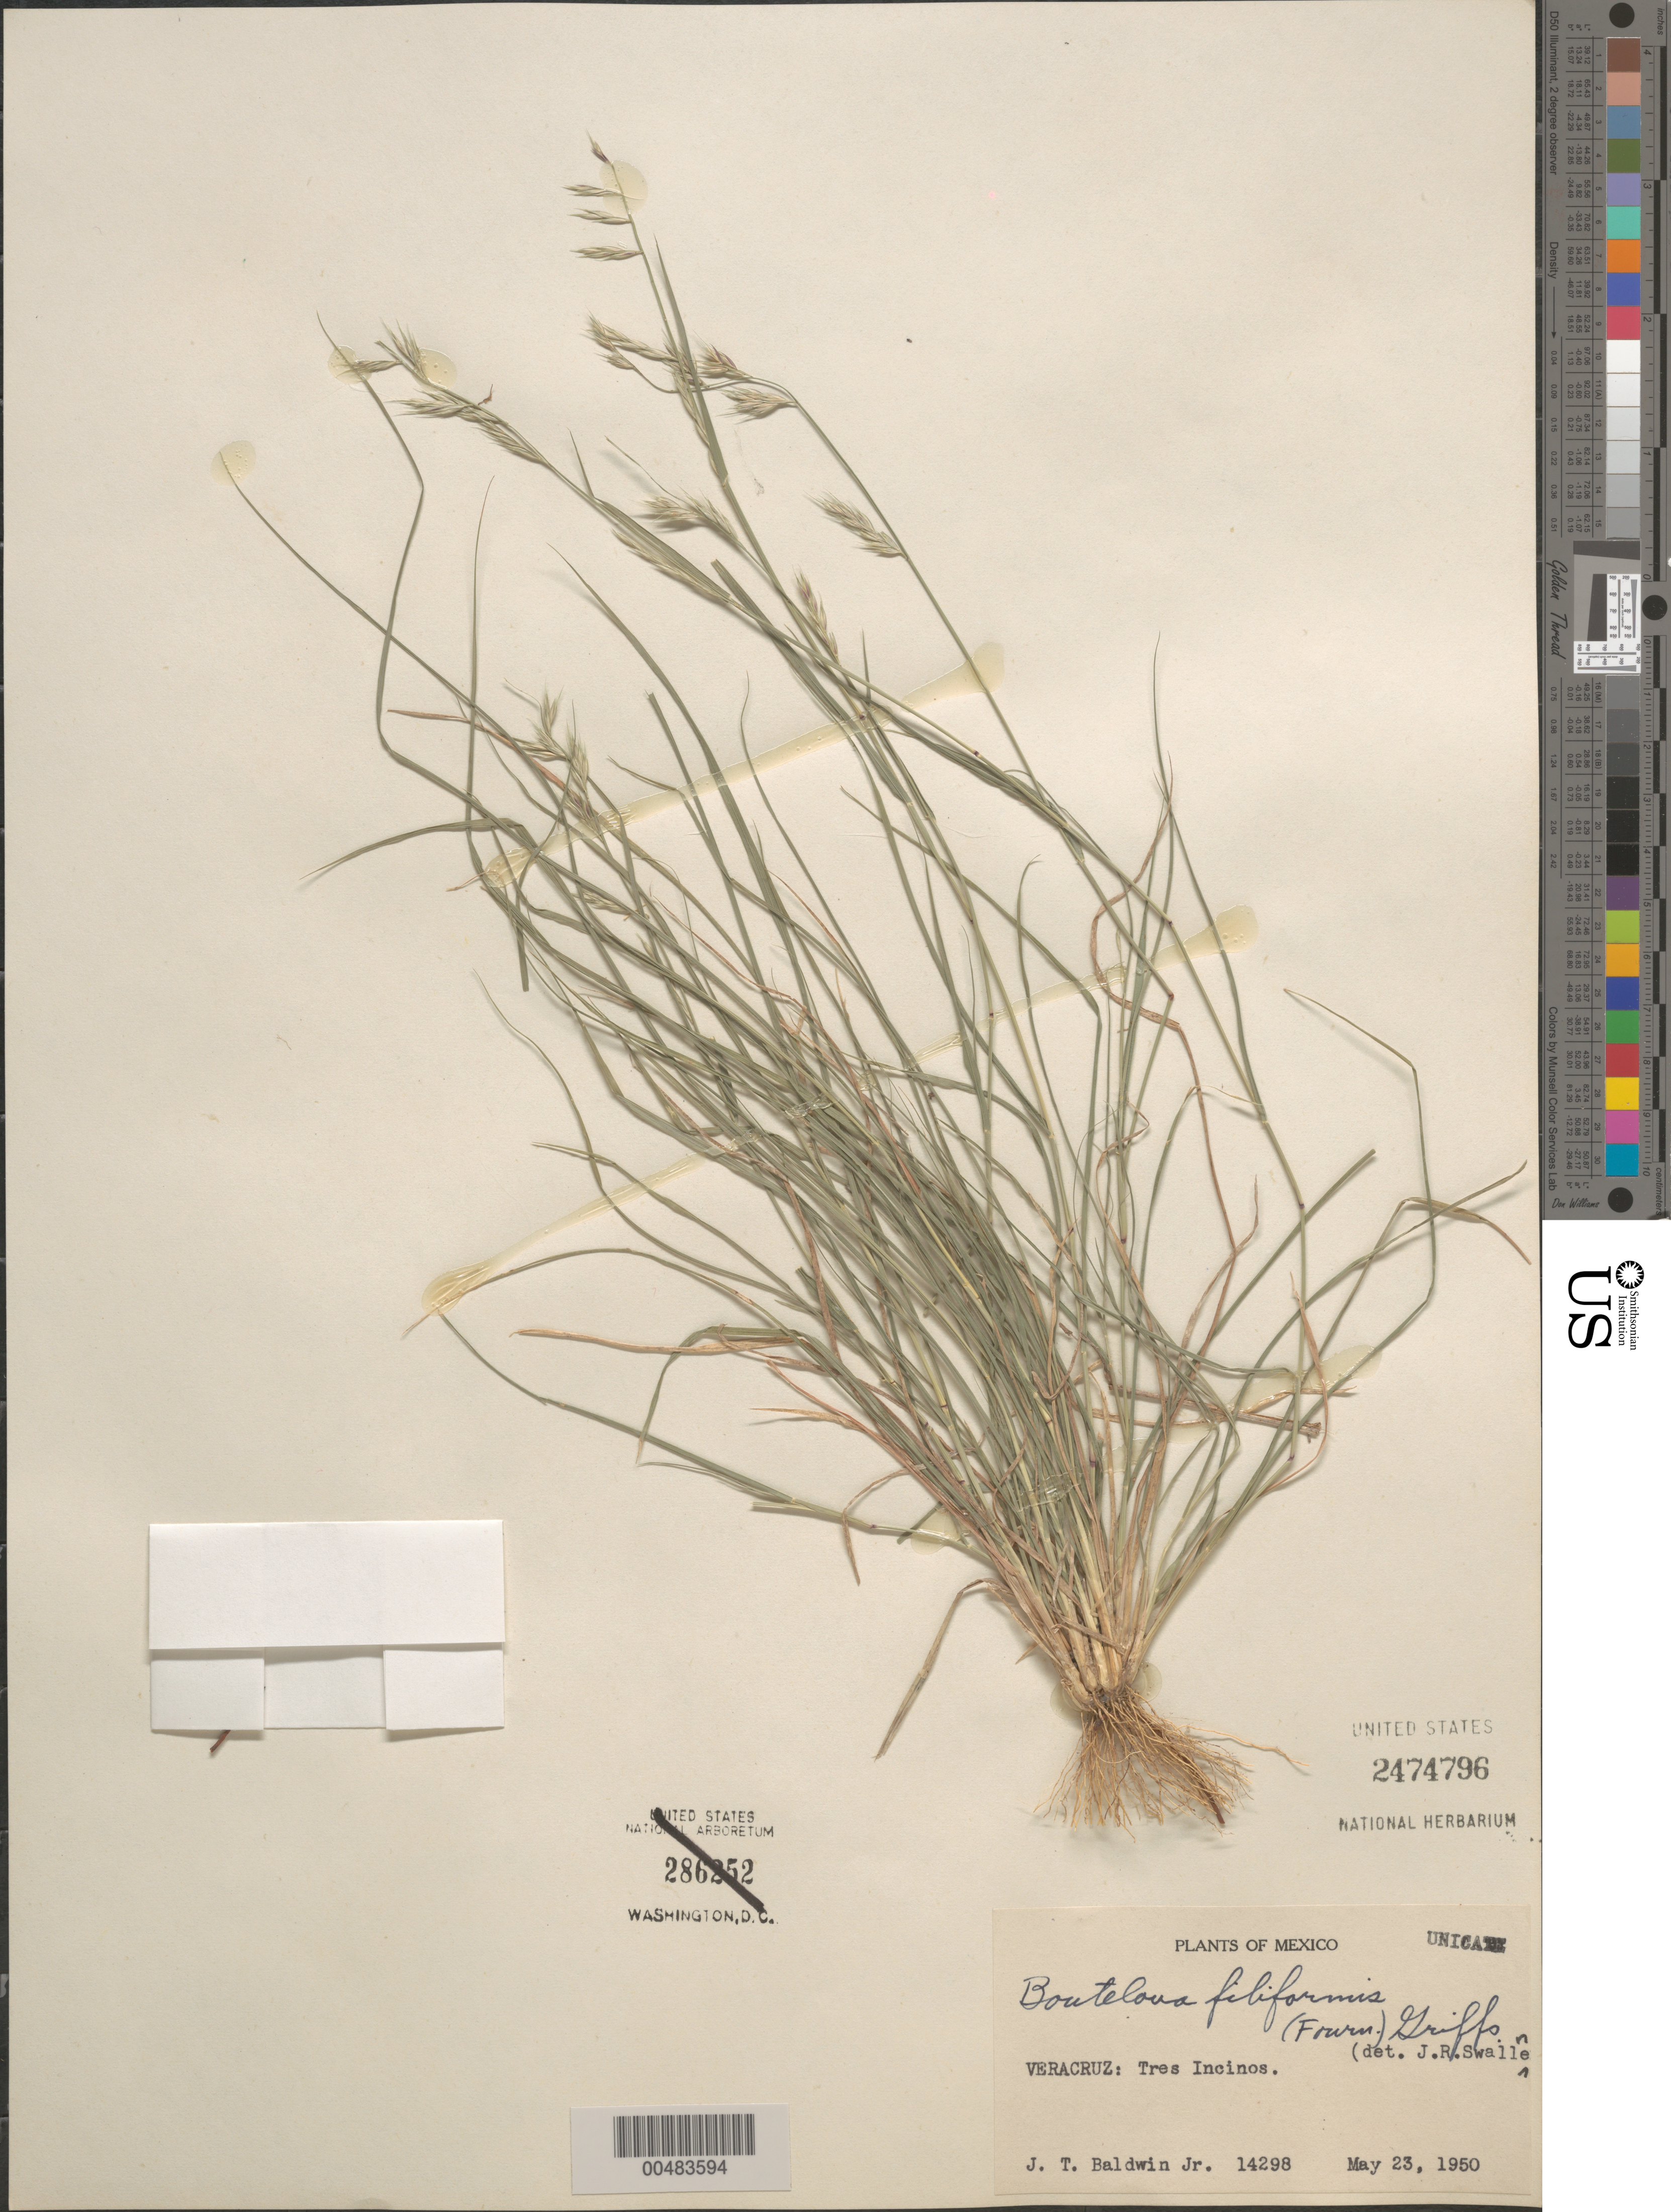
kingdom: Plantae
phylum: Tracheophyta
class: Liliopsida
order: Poales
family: Poaceae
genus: Bouteloua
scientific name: Bouteloua repens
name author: (Kunth) Scribn. & Merr.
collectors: J. T. Baldwin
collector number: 14298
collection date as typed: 23 May 1950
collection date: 1950-05-23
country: Mexico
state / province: Veracruz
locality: Tres Incinos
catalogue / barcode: US 2474796